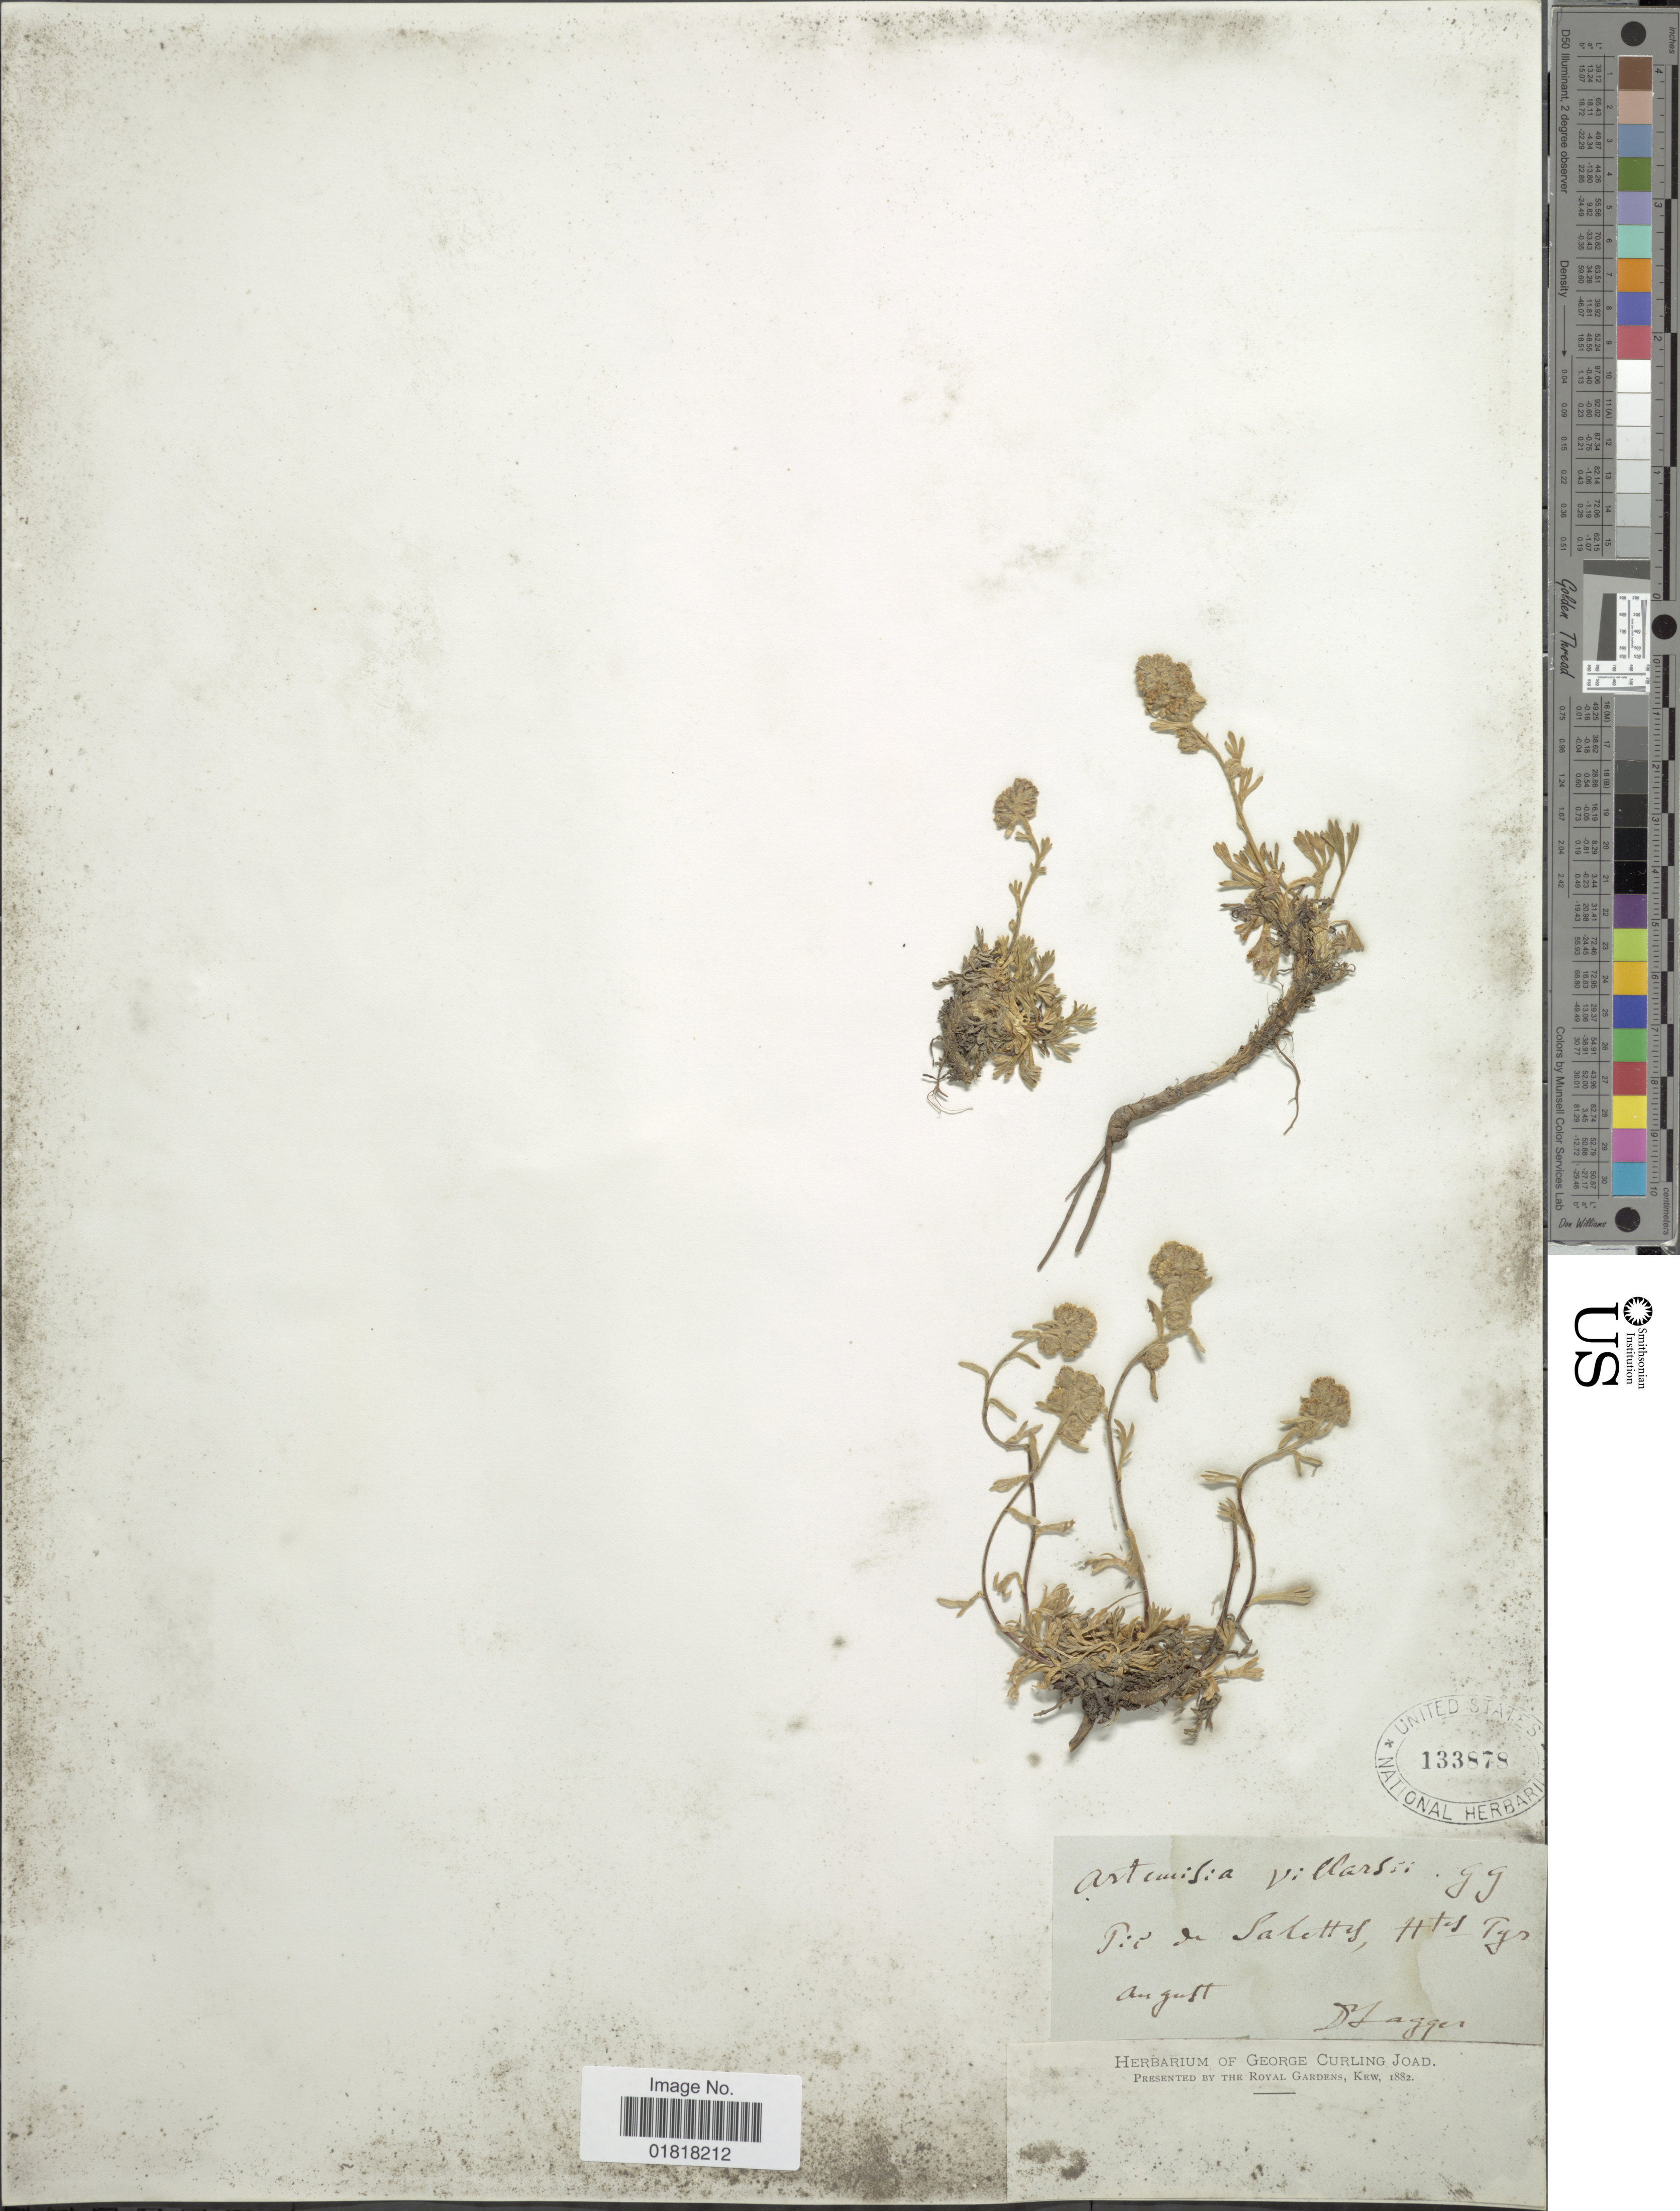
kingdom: Plantae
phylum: Tracheophyta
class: Magnoliopsida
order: Asterales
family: Asteraceae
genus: Artemisia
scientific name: Artemisia villarsii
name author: Gren. & Godr.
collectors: F. J. Lagger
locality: Tir de Salettofm Htes Tyr. [interpreted]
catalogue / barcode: US 133878